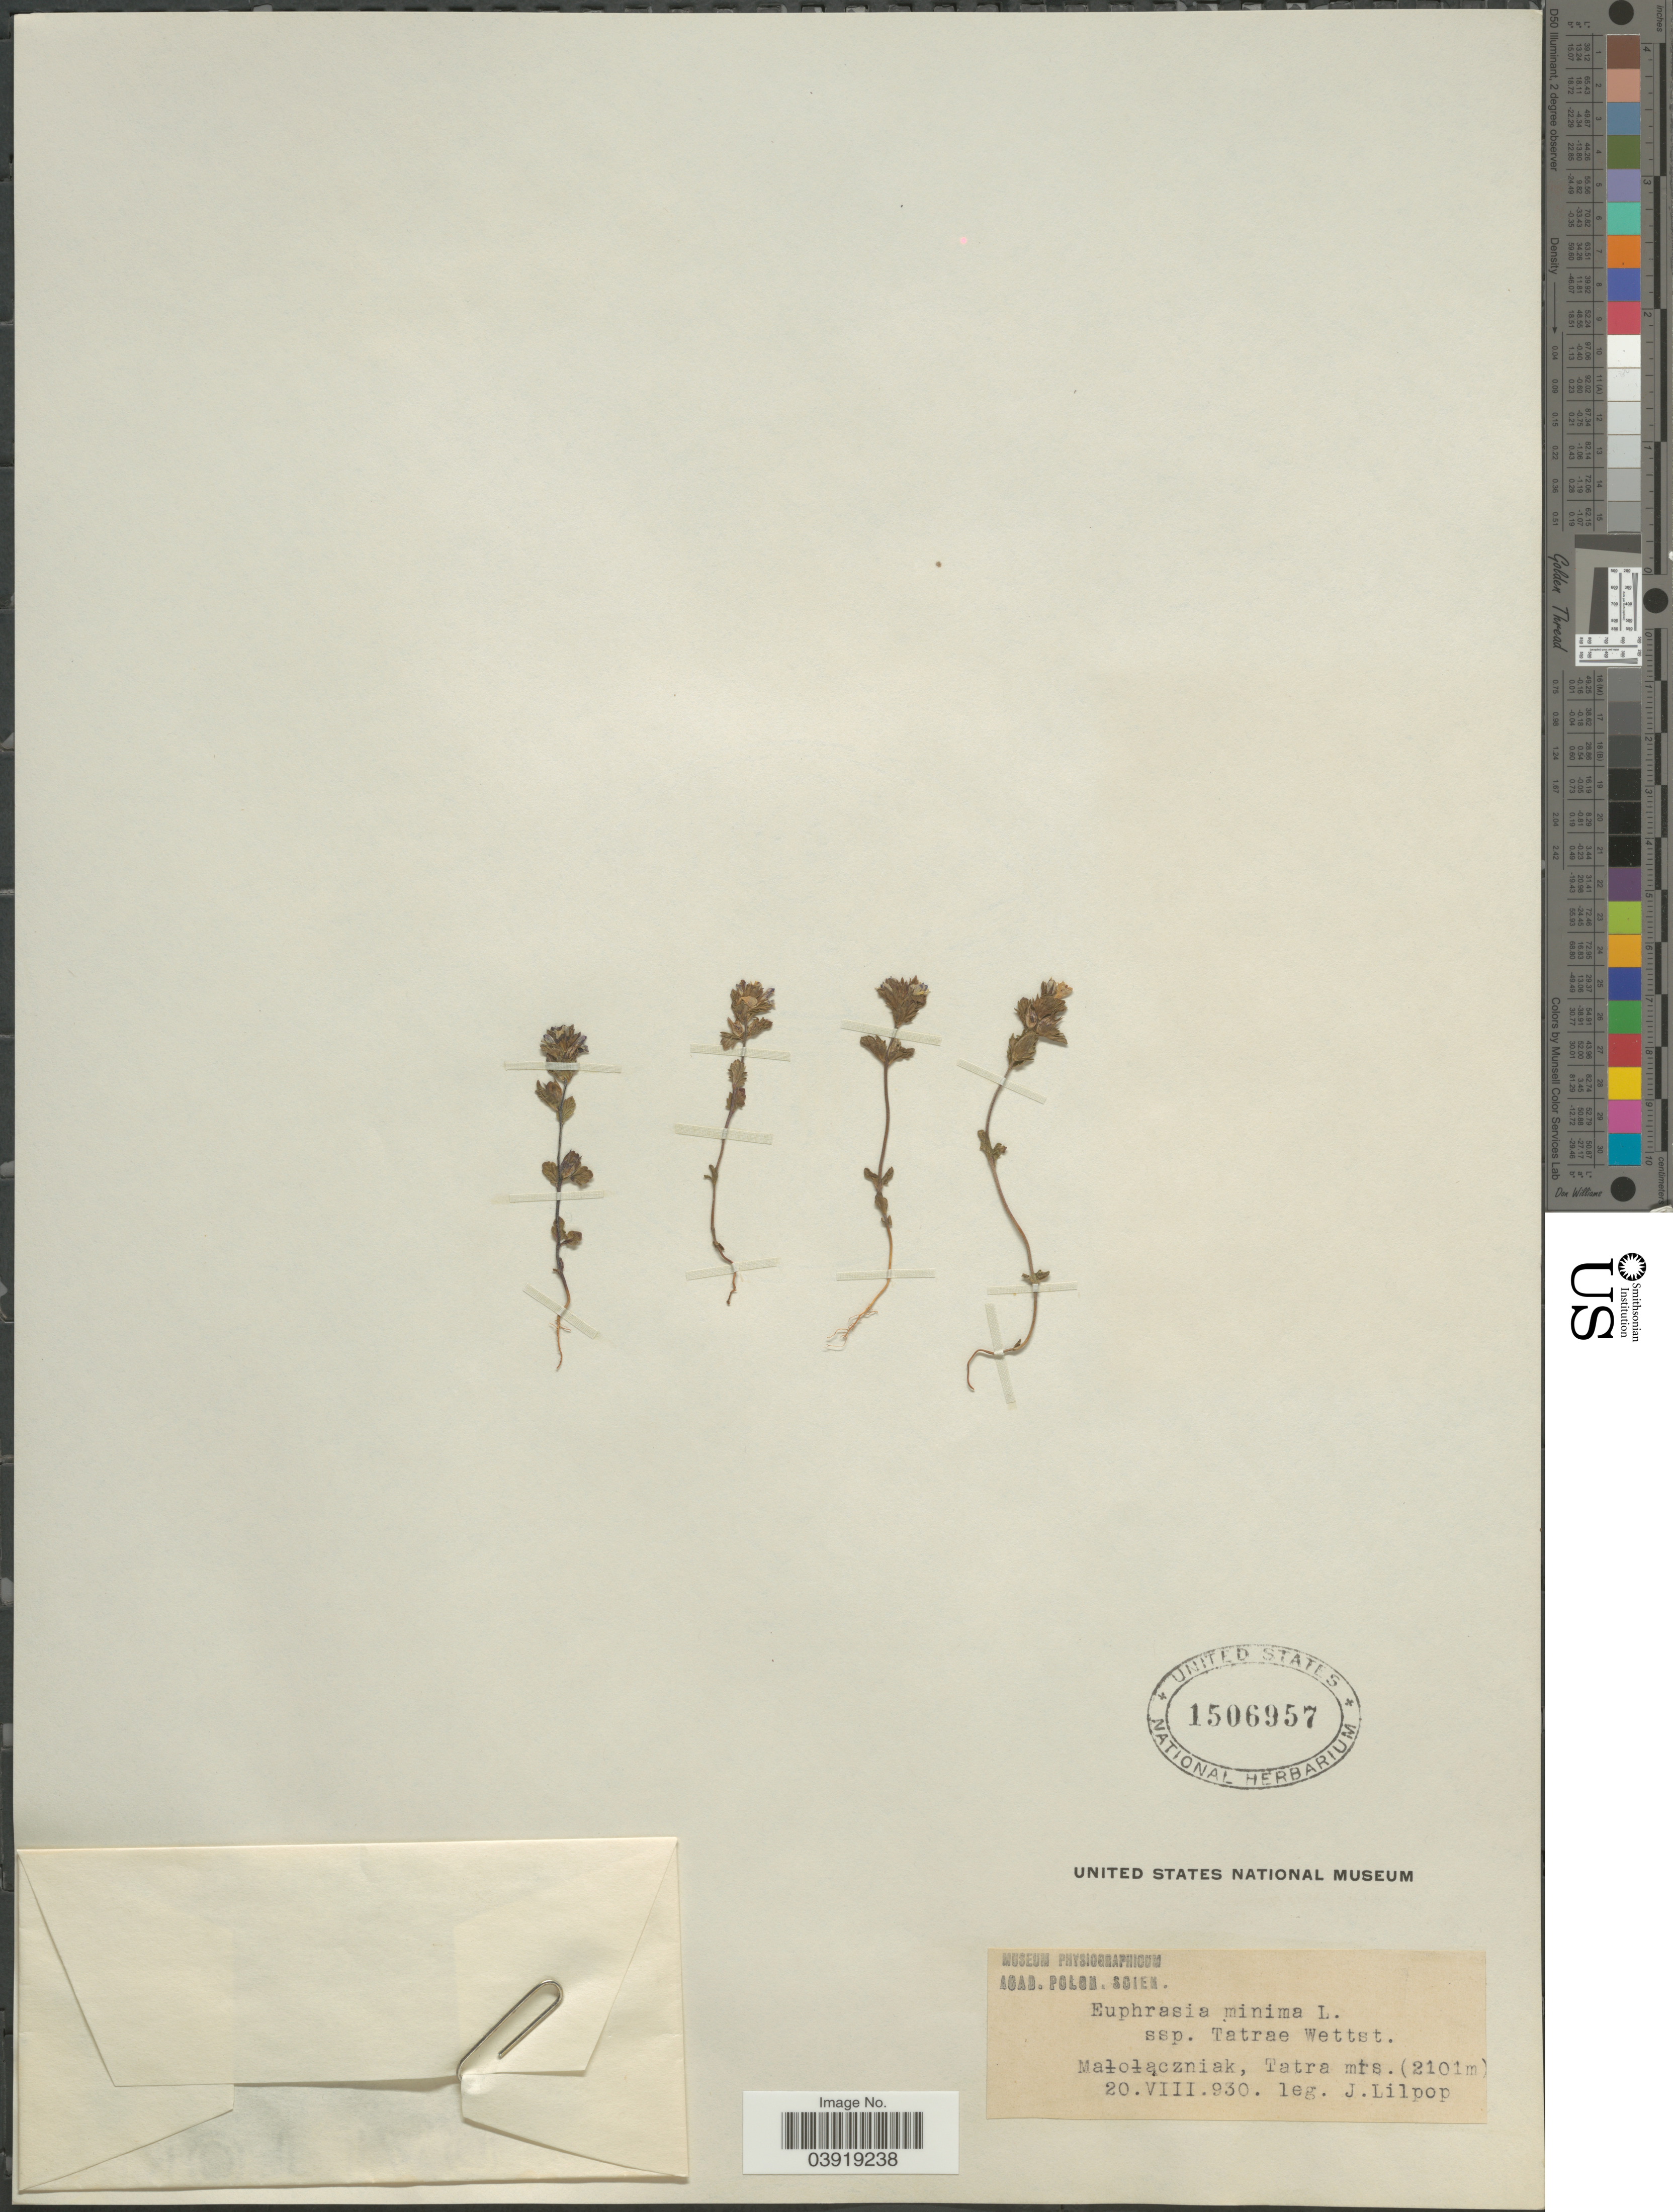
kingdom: Plantae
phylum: Tracheophyta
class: Magnoliopsida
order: Lamiales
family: Orobanchaceae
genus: Euphrasia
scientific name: Euphrasia minima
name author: Schloss.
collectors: J. Lilpop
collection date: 1930-08-20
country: Poland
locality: Malolaczniak, Tatra mts.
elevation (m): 2101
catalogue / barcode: US 1506957